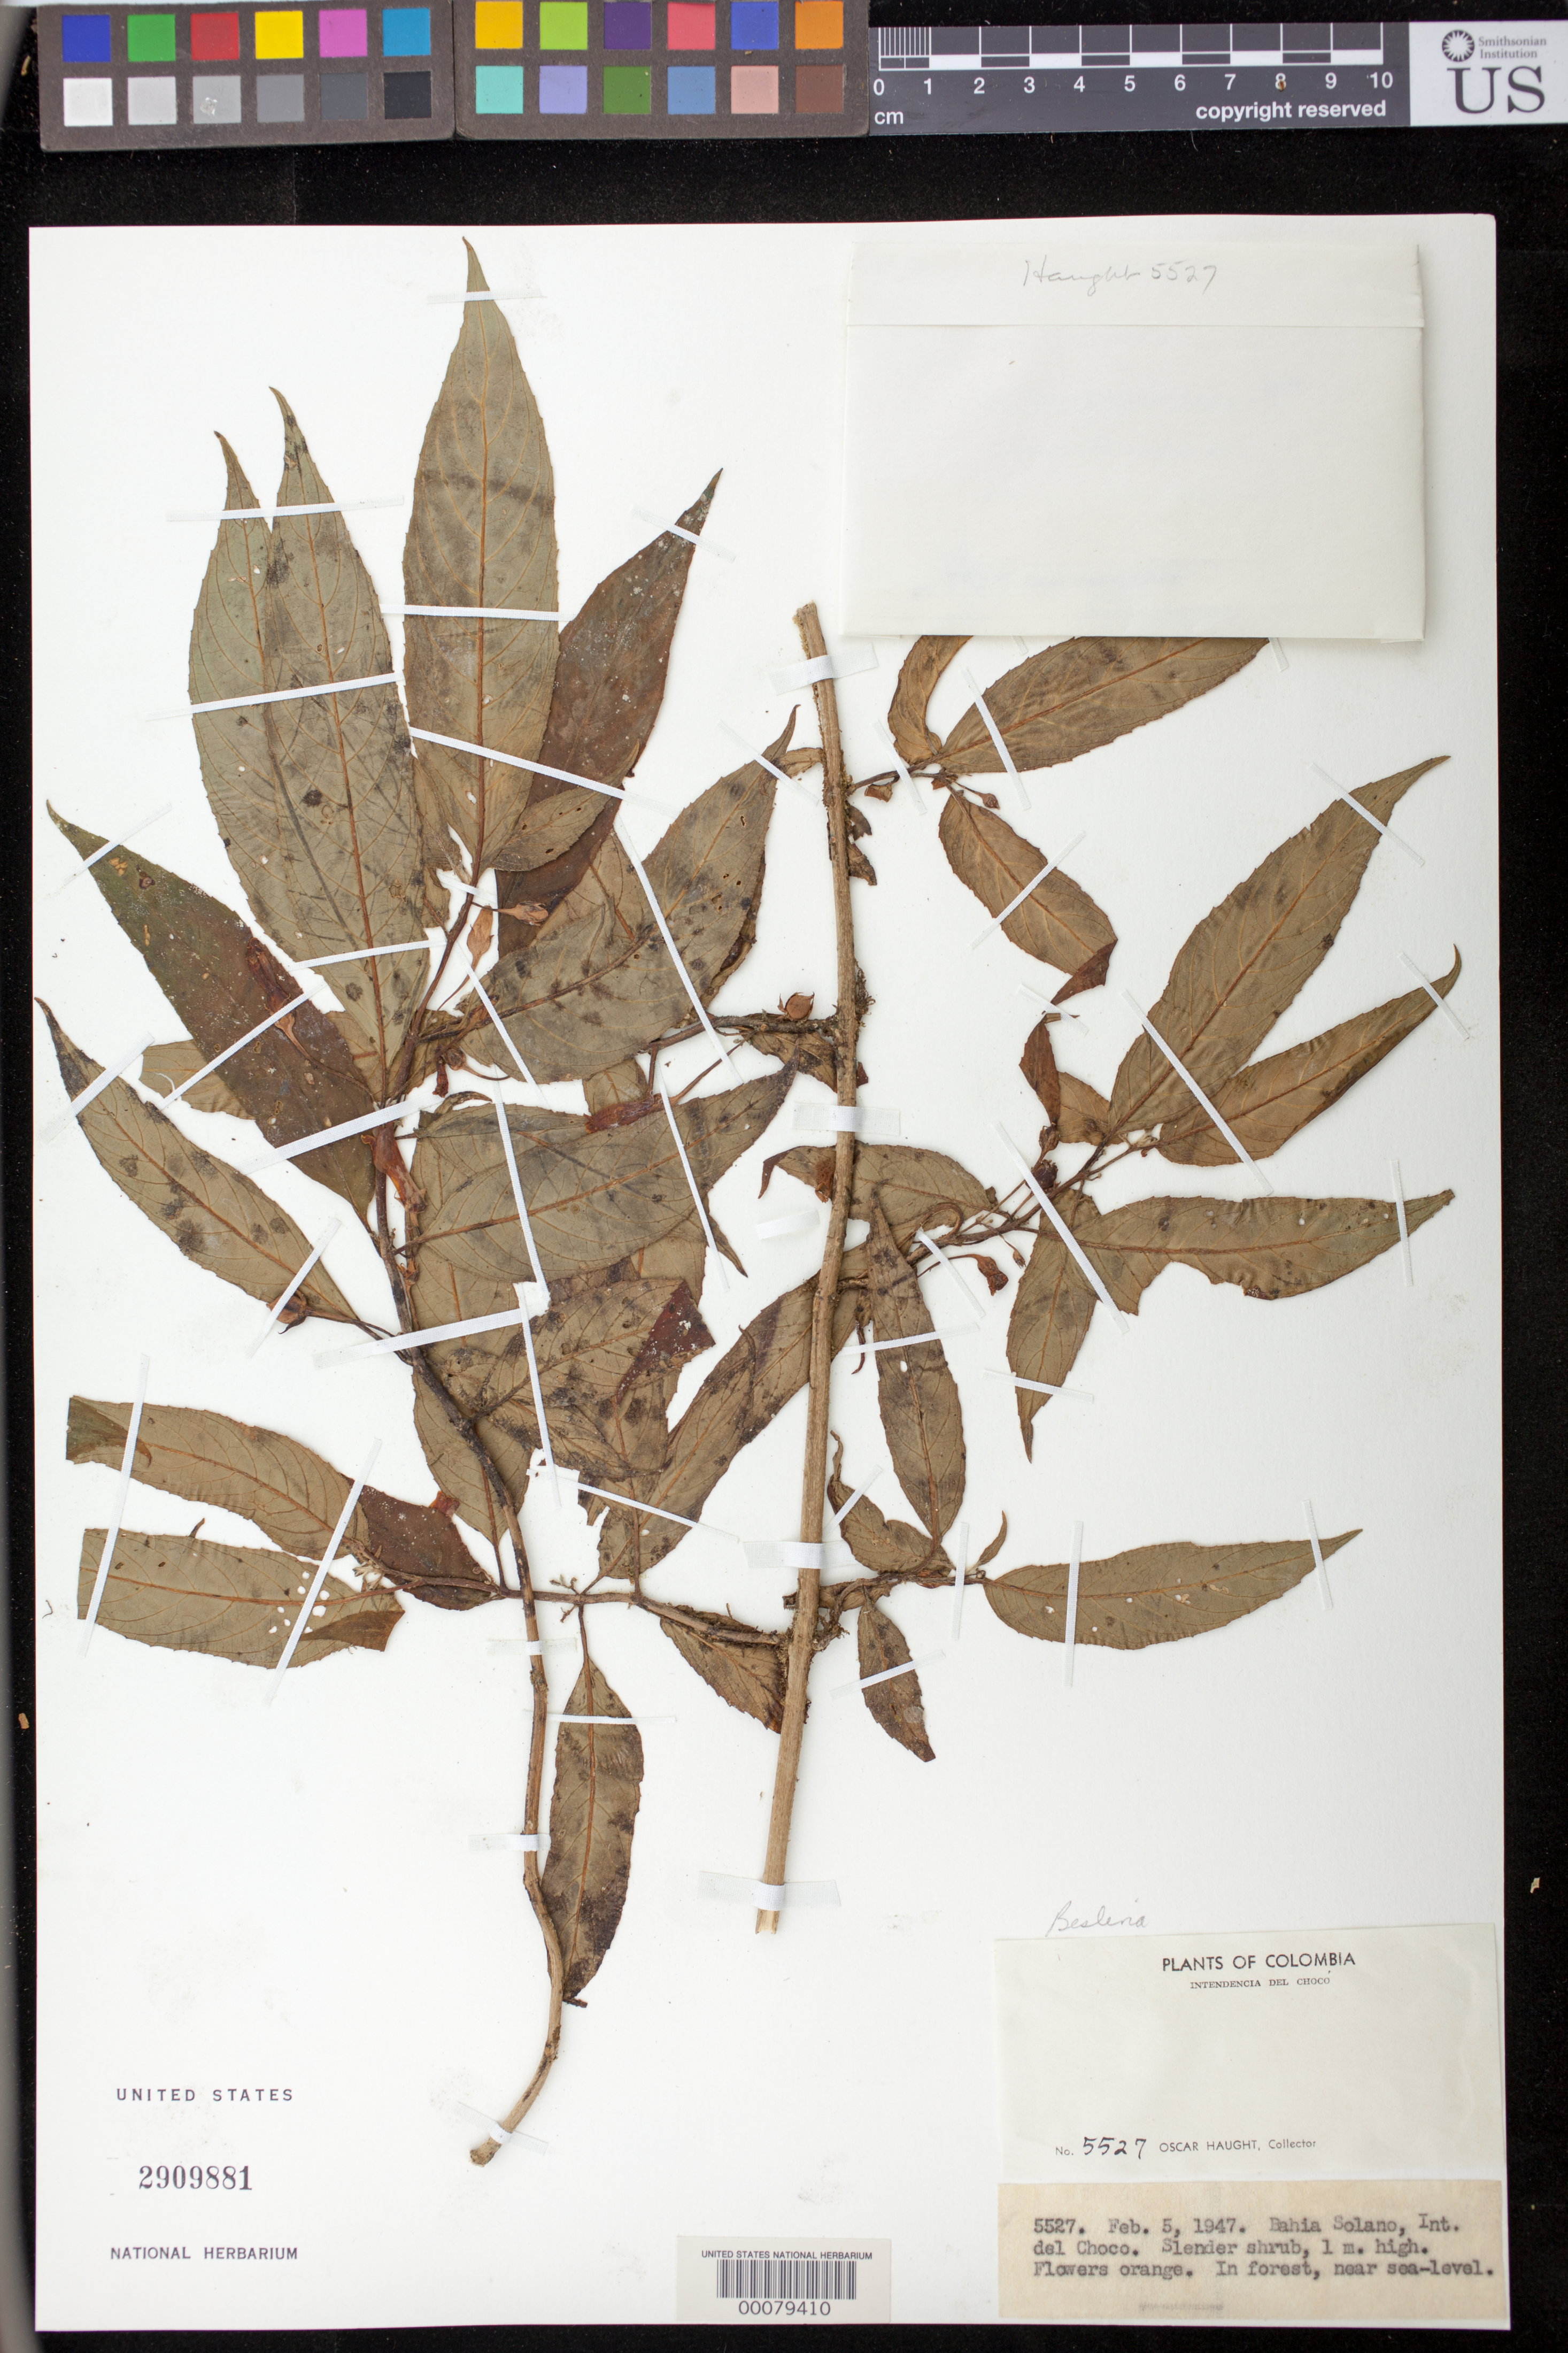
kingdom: Plantae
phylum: Tracheophyta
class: Magnoliopsida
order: Lamiales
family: Gesneriaceae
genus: Besleria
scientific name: Besleria sp.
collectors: O. L. Haught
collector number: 5527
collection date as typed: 05 Feb 1947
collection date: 1947-02-05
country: Colombia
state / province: Chocó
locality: Bahia Solano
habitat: In forest, near sea-level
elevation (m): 0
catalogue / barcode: US 2909881